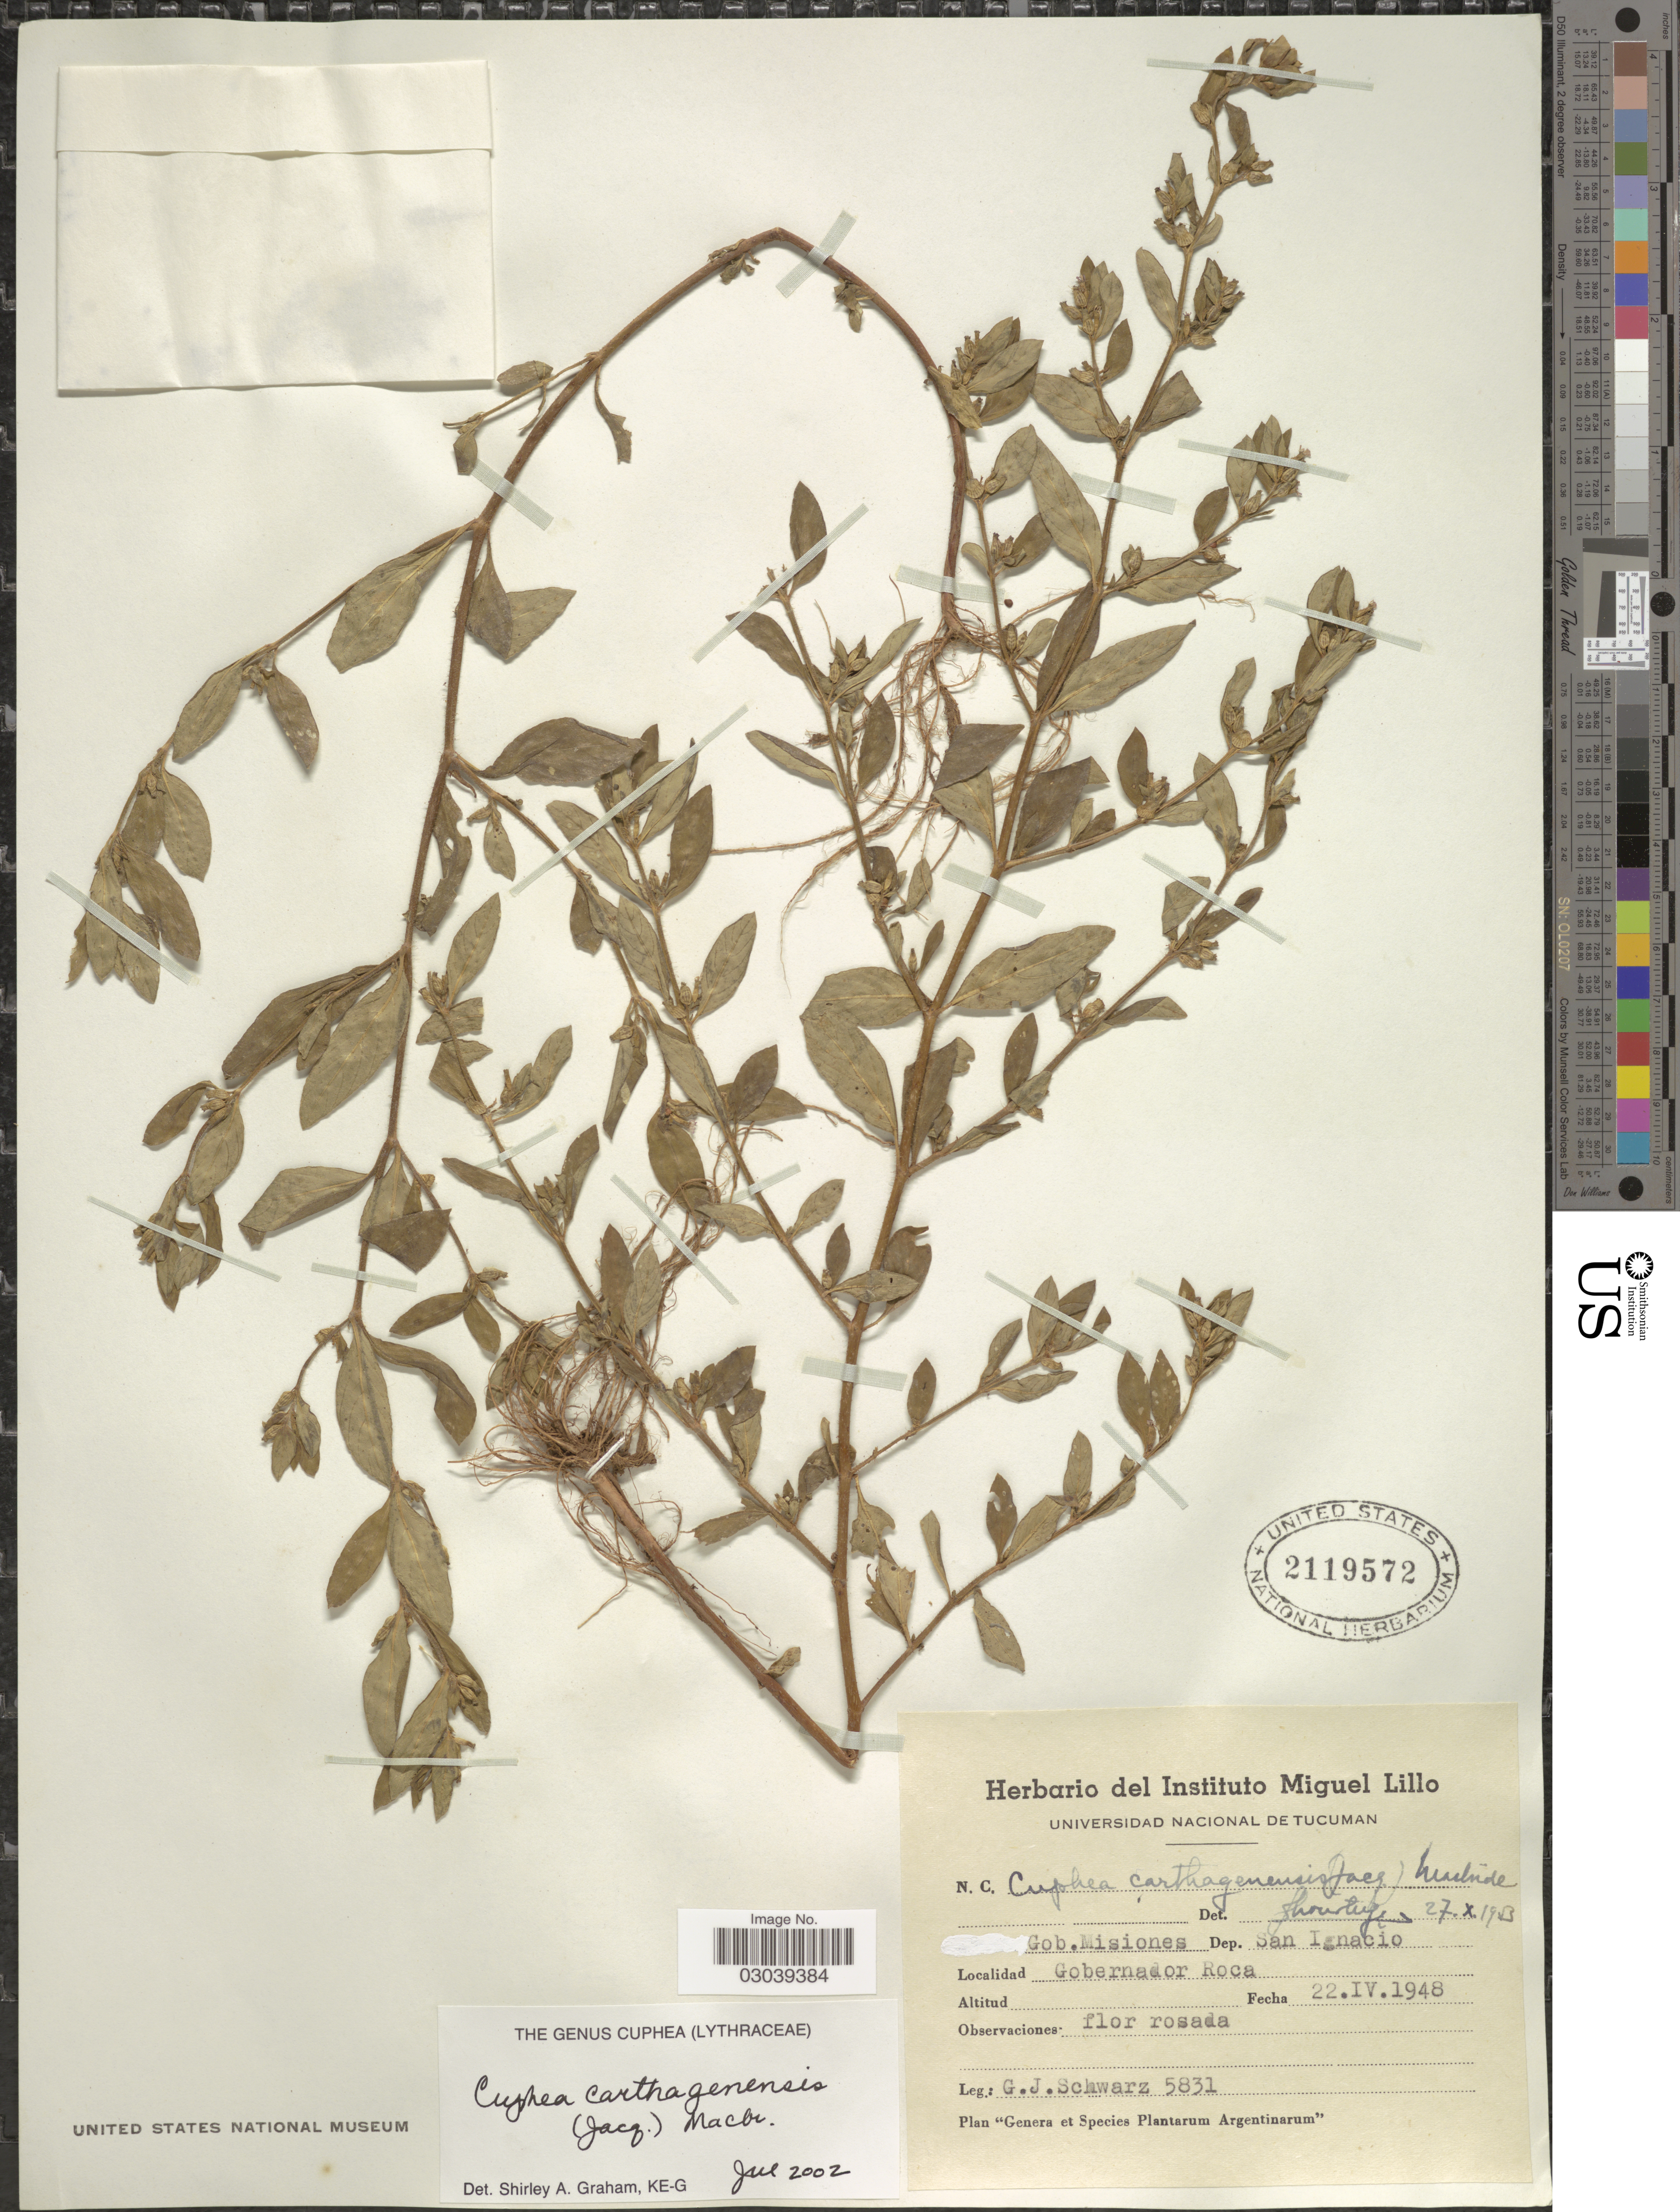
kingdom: Plantae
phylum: Tracheophyta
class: Magnoliopsida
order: Myrtales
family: Lythraceae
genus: Cuphea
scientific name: Cuphea carthagenensis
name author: (Jacq.) J.F. Macbr.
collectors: G. J. Schwarz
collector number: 5831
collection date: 1948-04-22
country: Argentina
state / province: Misiones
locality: Gob. Misiones. Dep. San Ignacio. Gobernador Roca.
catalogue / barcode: US 2119572